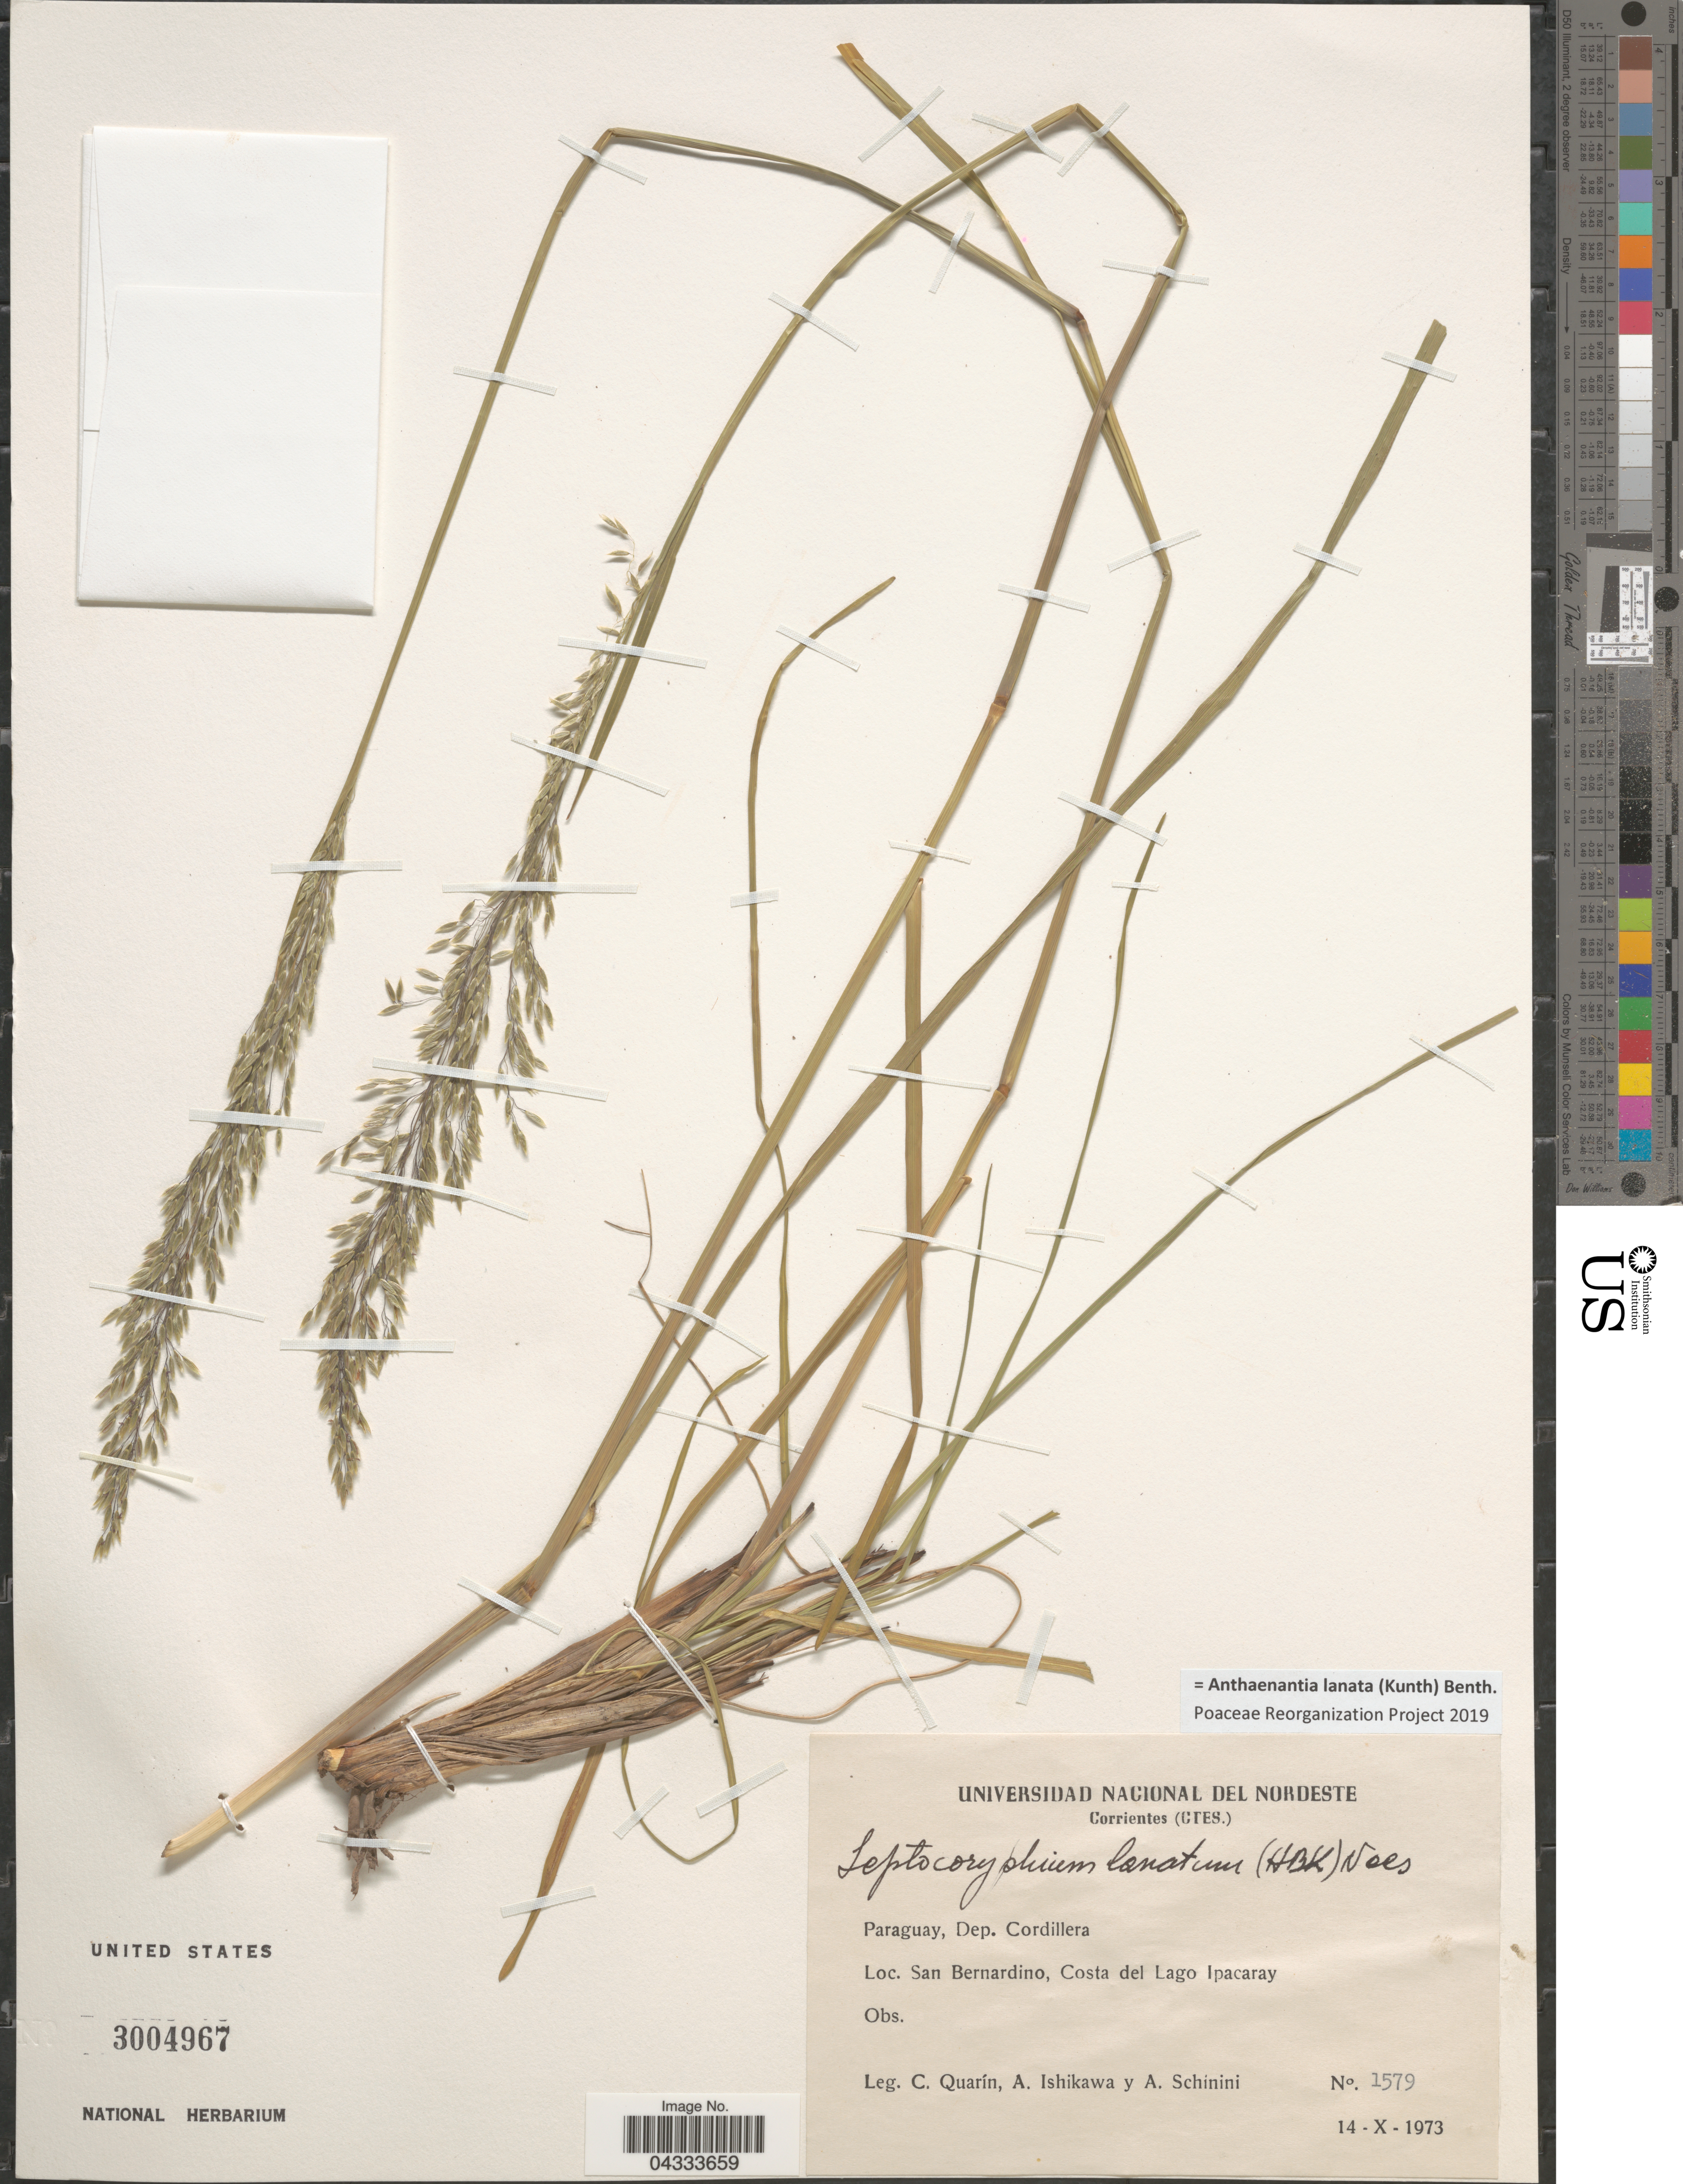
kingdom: Plantae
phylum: Tracheophyta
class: Liliopsida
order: Poales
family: Poaceae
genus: Anthaenantia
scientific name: Anthaenantia lanata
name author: (Kunth) Benth.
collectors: C. Quarín, A. Ishikawa & A. Schinini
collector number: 1579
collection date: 1973-10-14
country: Paraguay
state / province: Cordillera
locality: Dep. Cordillera. San Bernardino, Costa del Lago Ipacaray.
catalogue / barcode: US 3004967